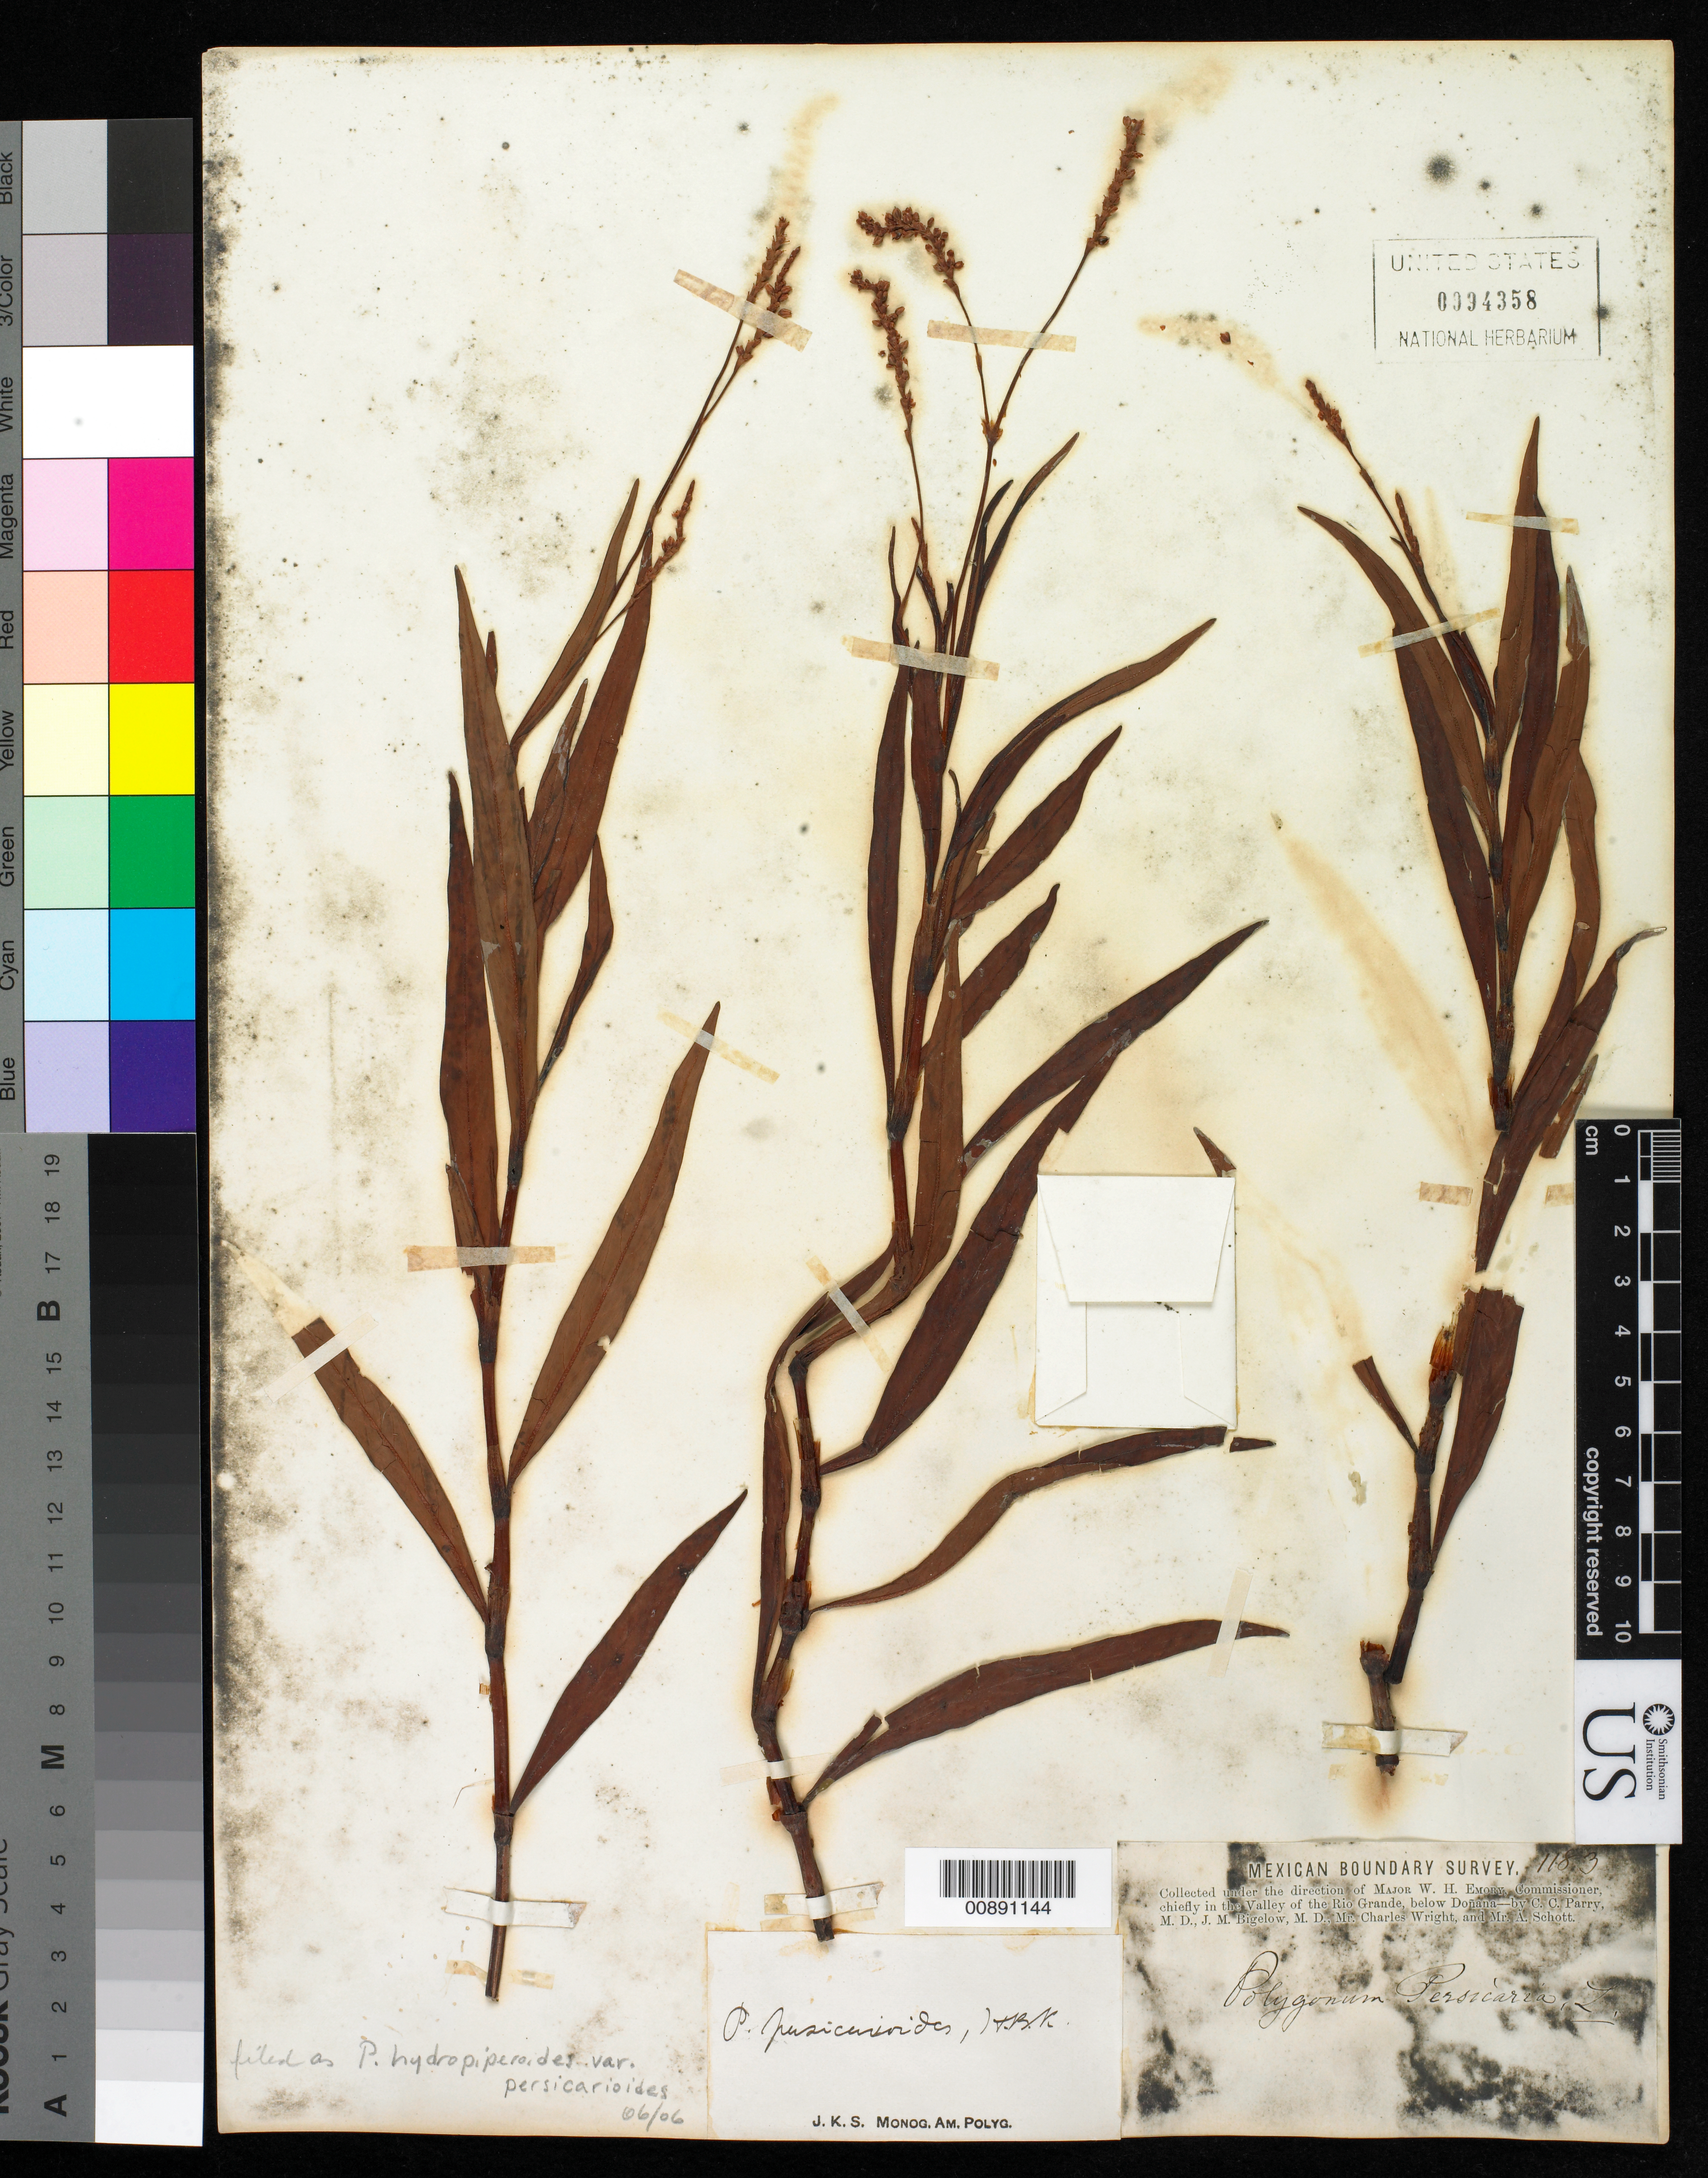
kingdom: Plantae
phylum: Tracheophyta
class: Magnoliopsida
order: Caryophyllales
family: Polygonaceae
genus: Persicaria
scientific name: Persicaria hydropiperoides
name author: (Michx.) Small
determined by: Atha, D. E.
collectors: C. C. Parry, J. M. Bigelow, C. Wright & A. C. V. Schott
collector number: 1183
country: United States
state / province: New Mexico / Texas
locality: Valley of the Rio Grande, below Doñana.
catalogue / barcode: US 94358